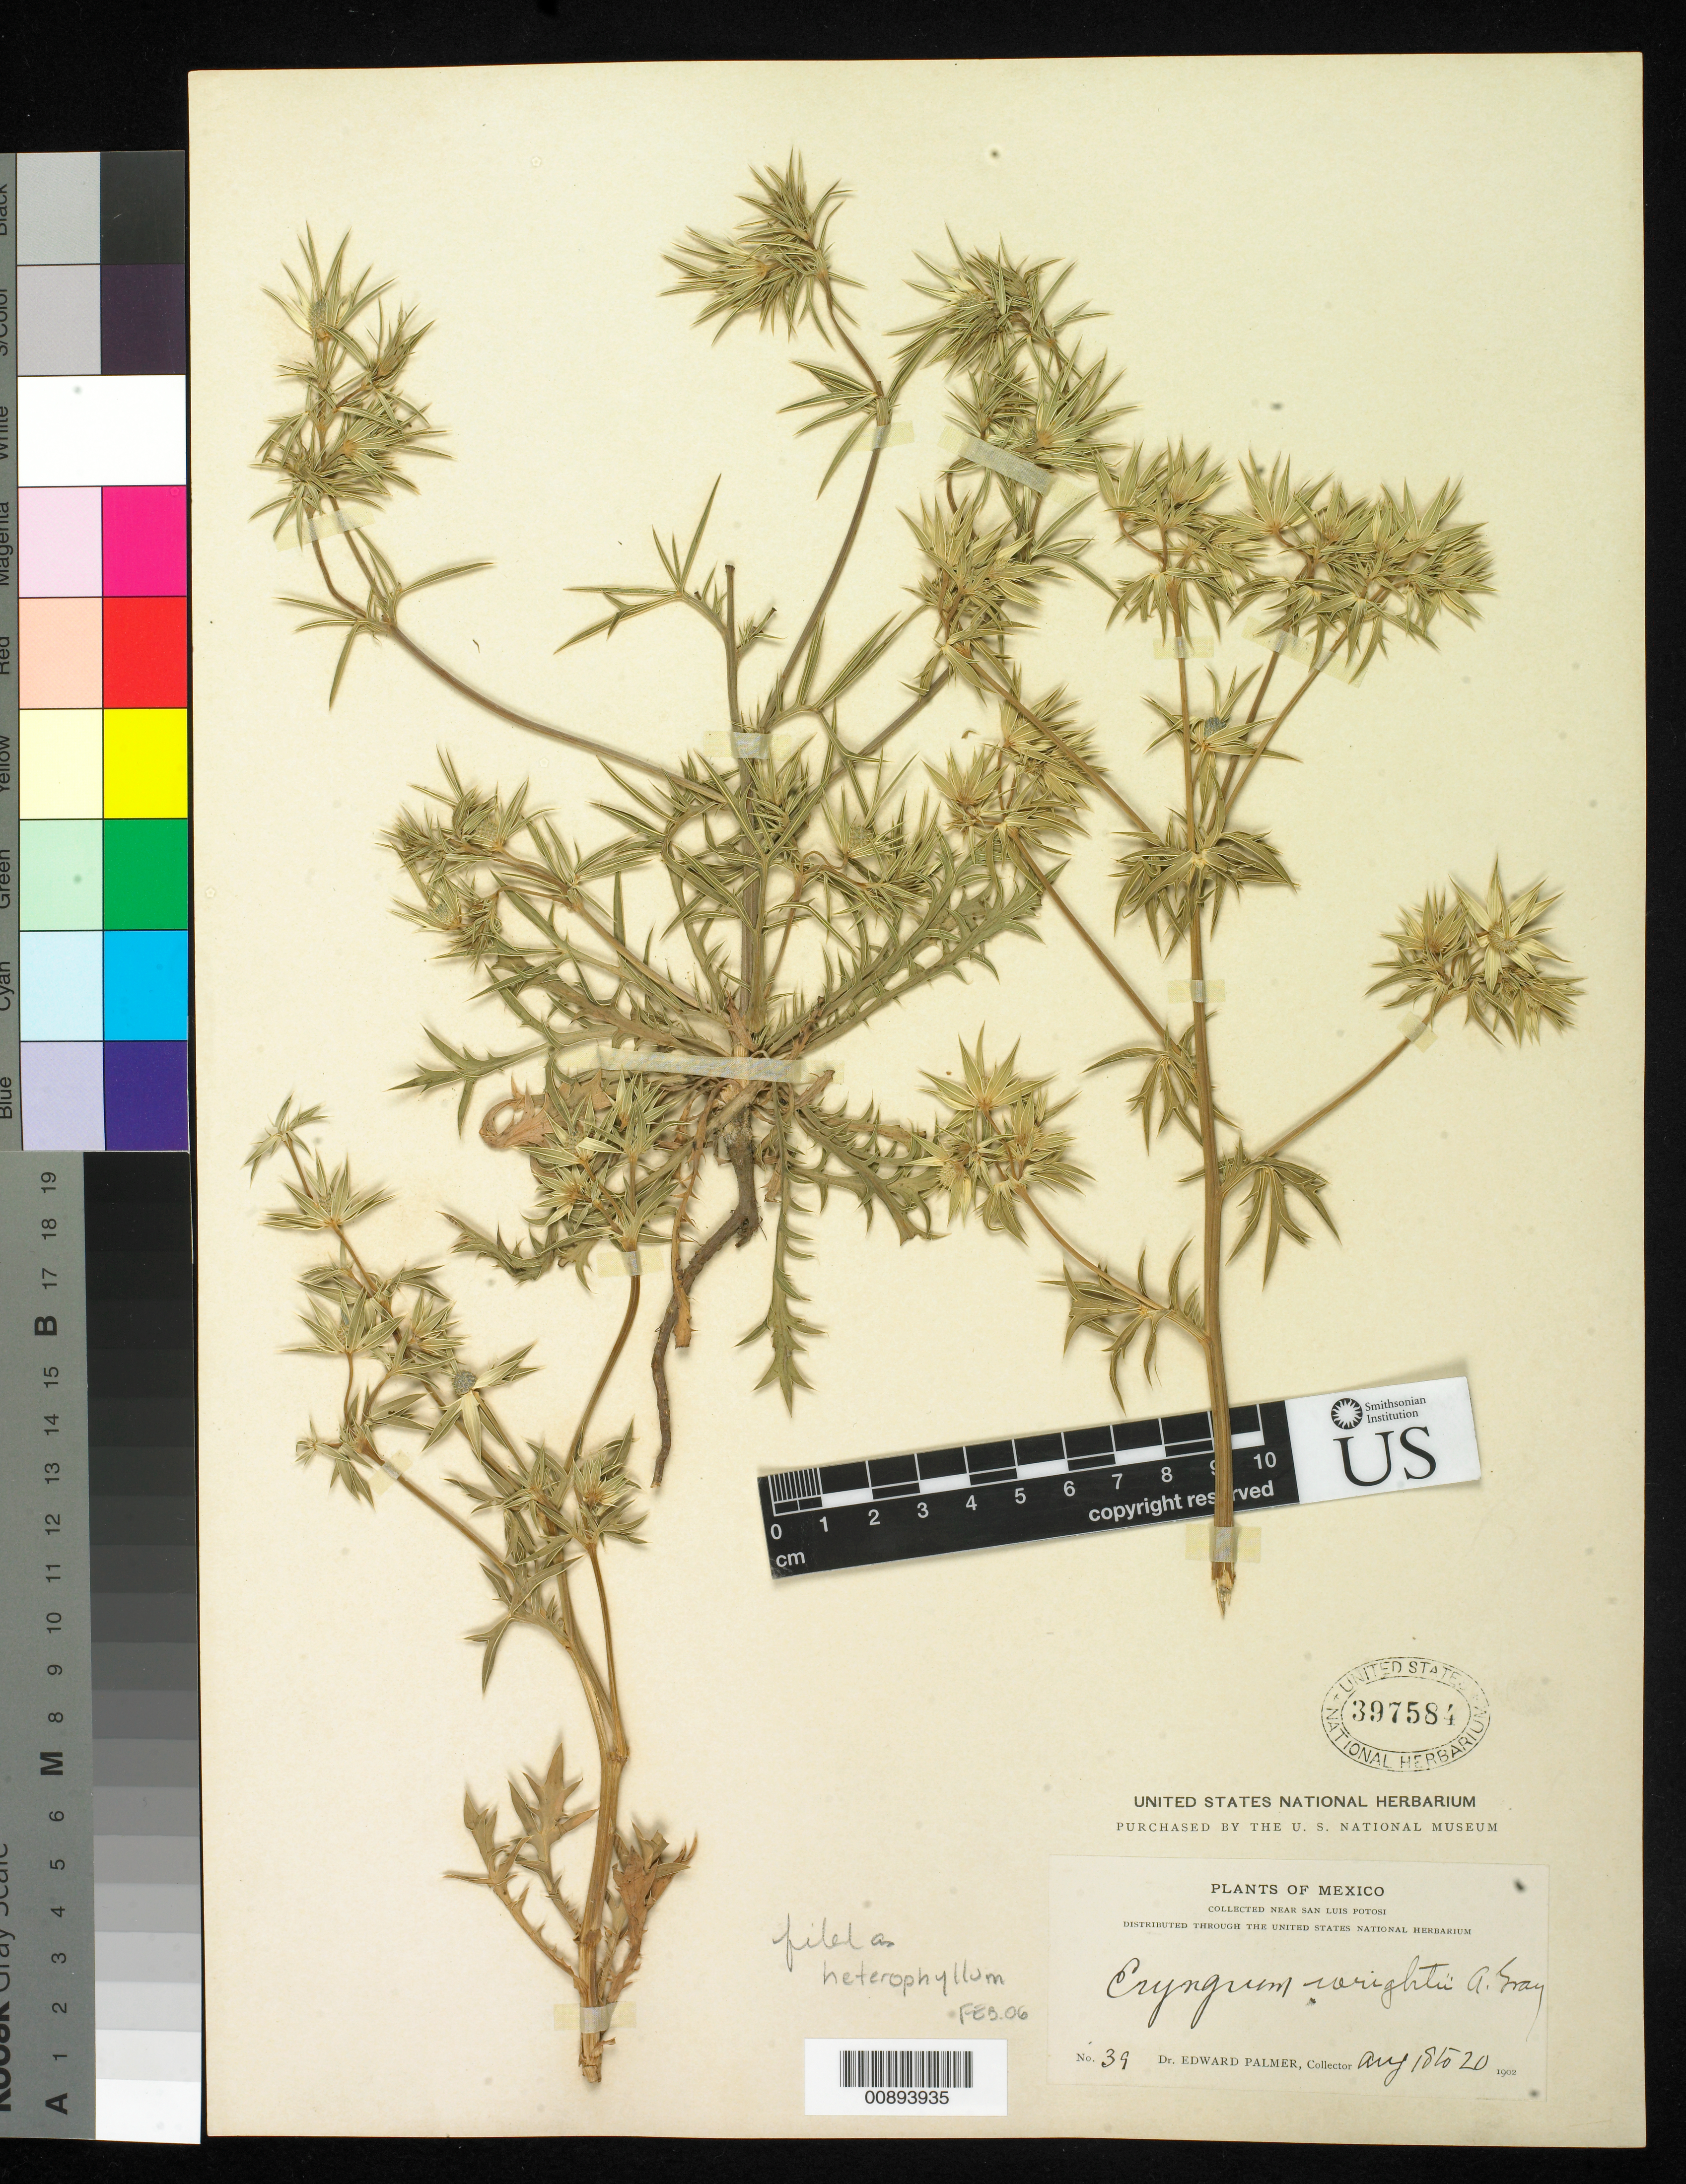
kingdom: Plantae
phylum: Tracheophyta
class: Magnoliopsida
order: Apiales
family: Apiaceae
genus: Eryngium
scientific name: Eryngium heterophyllum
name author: Engelm.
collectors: E. Palmer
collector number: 39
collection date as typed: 18 Aug 1902 to 20 Aug 1902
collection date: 1902-08-18/1902-08-20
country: Mexico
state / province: San Luis Potosí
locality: Near San Luis Potosí.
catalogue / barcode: US 397584